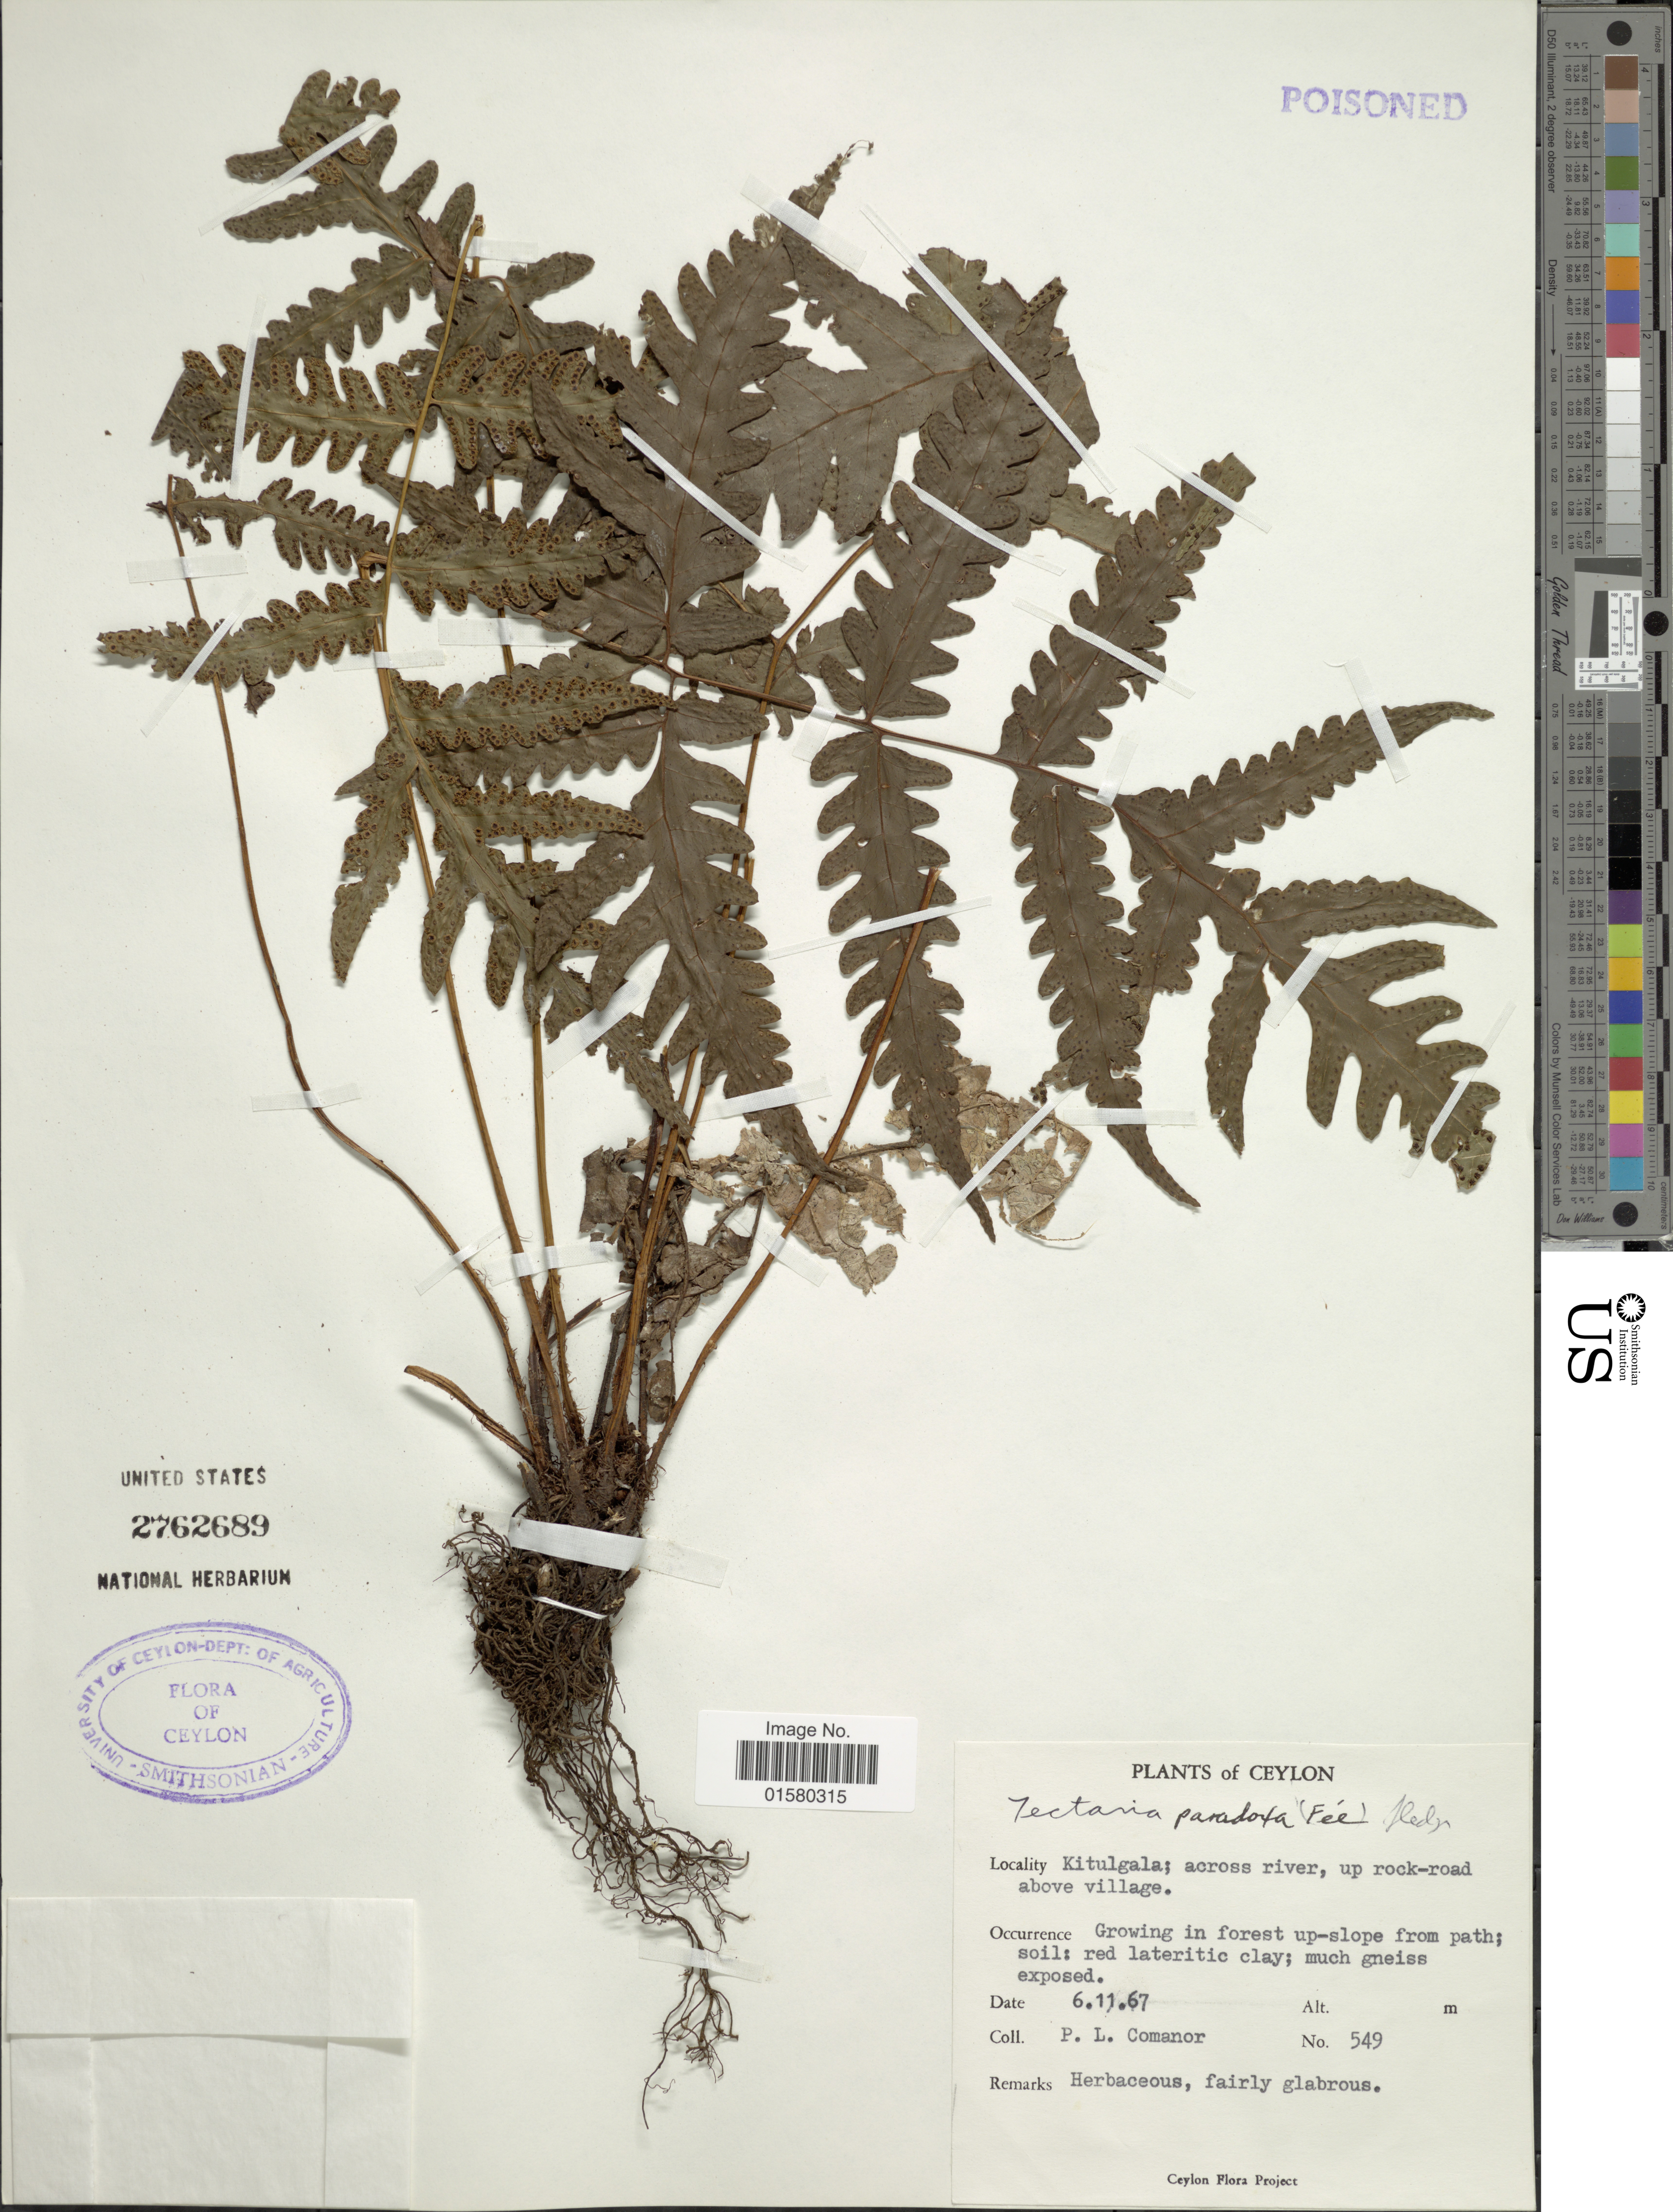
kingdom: Plantae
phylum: Tracheophyta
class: Polypodiopsida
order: Polypodiales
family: Tectariaceae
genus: Tectaria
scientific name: Tectaria paradoxa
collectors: P. Comanor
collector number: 549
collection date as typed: Transcribed d/m/y: 6/11/67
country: Sri Lanka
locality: Ceylon, Kitulgala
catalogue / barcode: US 2762689